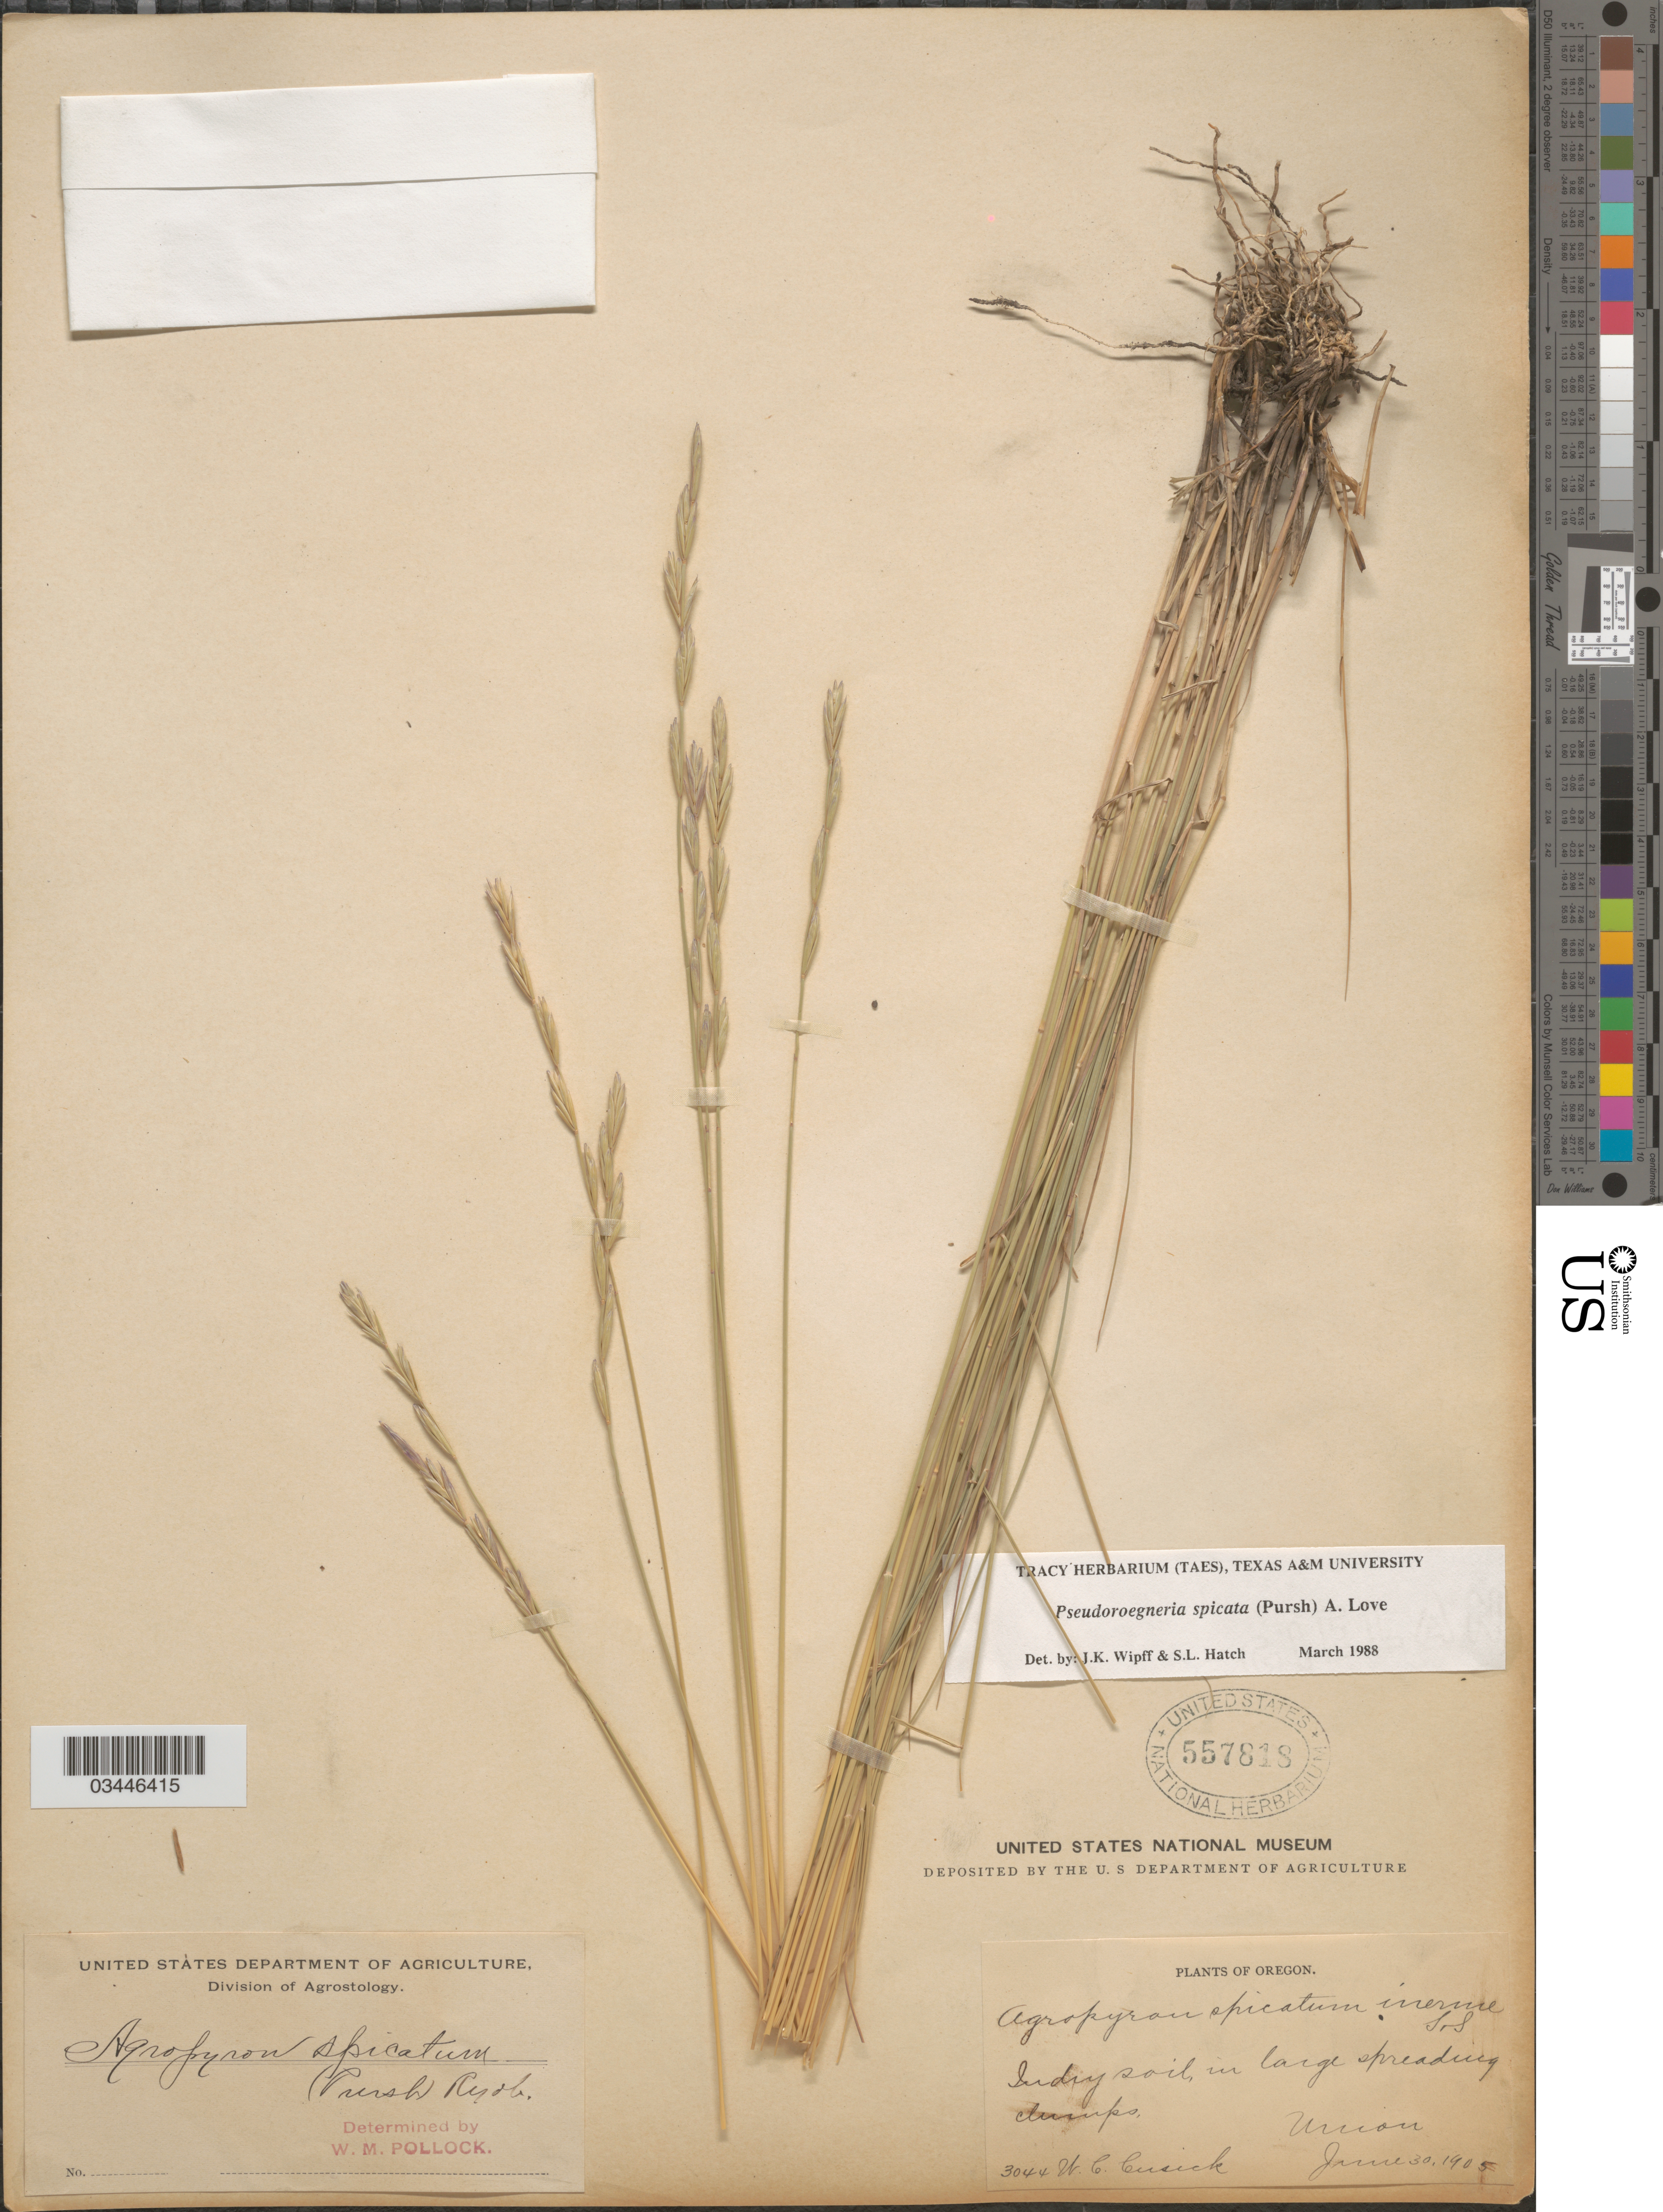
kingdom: Plantae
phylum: Tracheophyta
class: Liliopsida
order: Poales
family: Poaceae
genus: Pseudoroegneria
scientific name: Pseudoroegneria spicata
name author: (Pursh) Á. Löve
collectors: W. C. Cusick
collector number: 3044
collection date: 1905-06-30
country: United States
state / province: Oregon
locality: Sandy soil in large spreading clumps. Union.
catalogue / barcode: US 557818